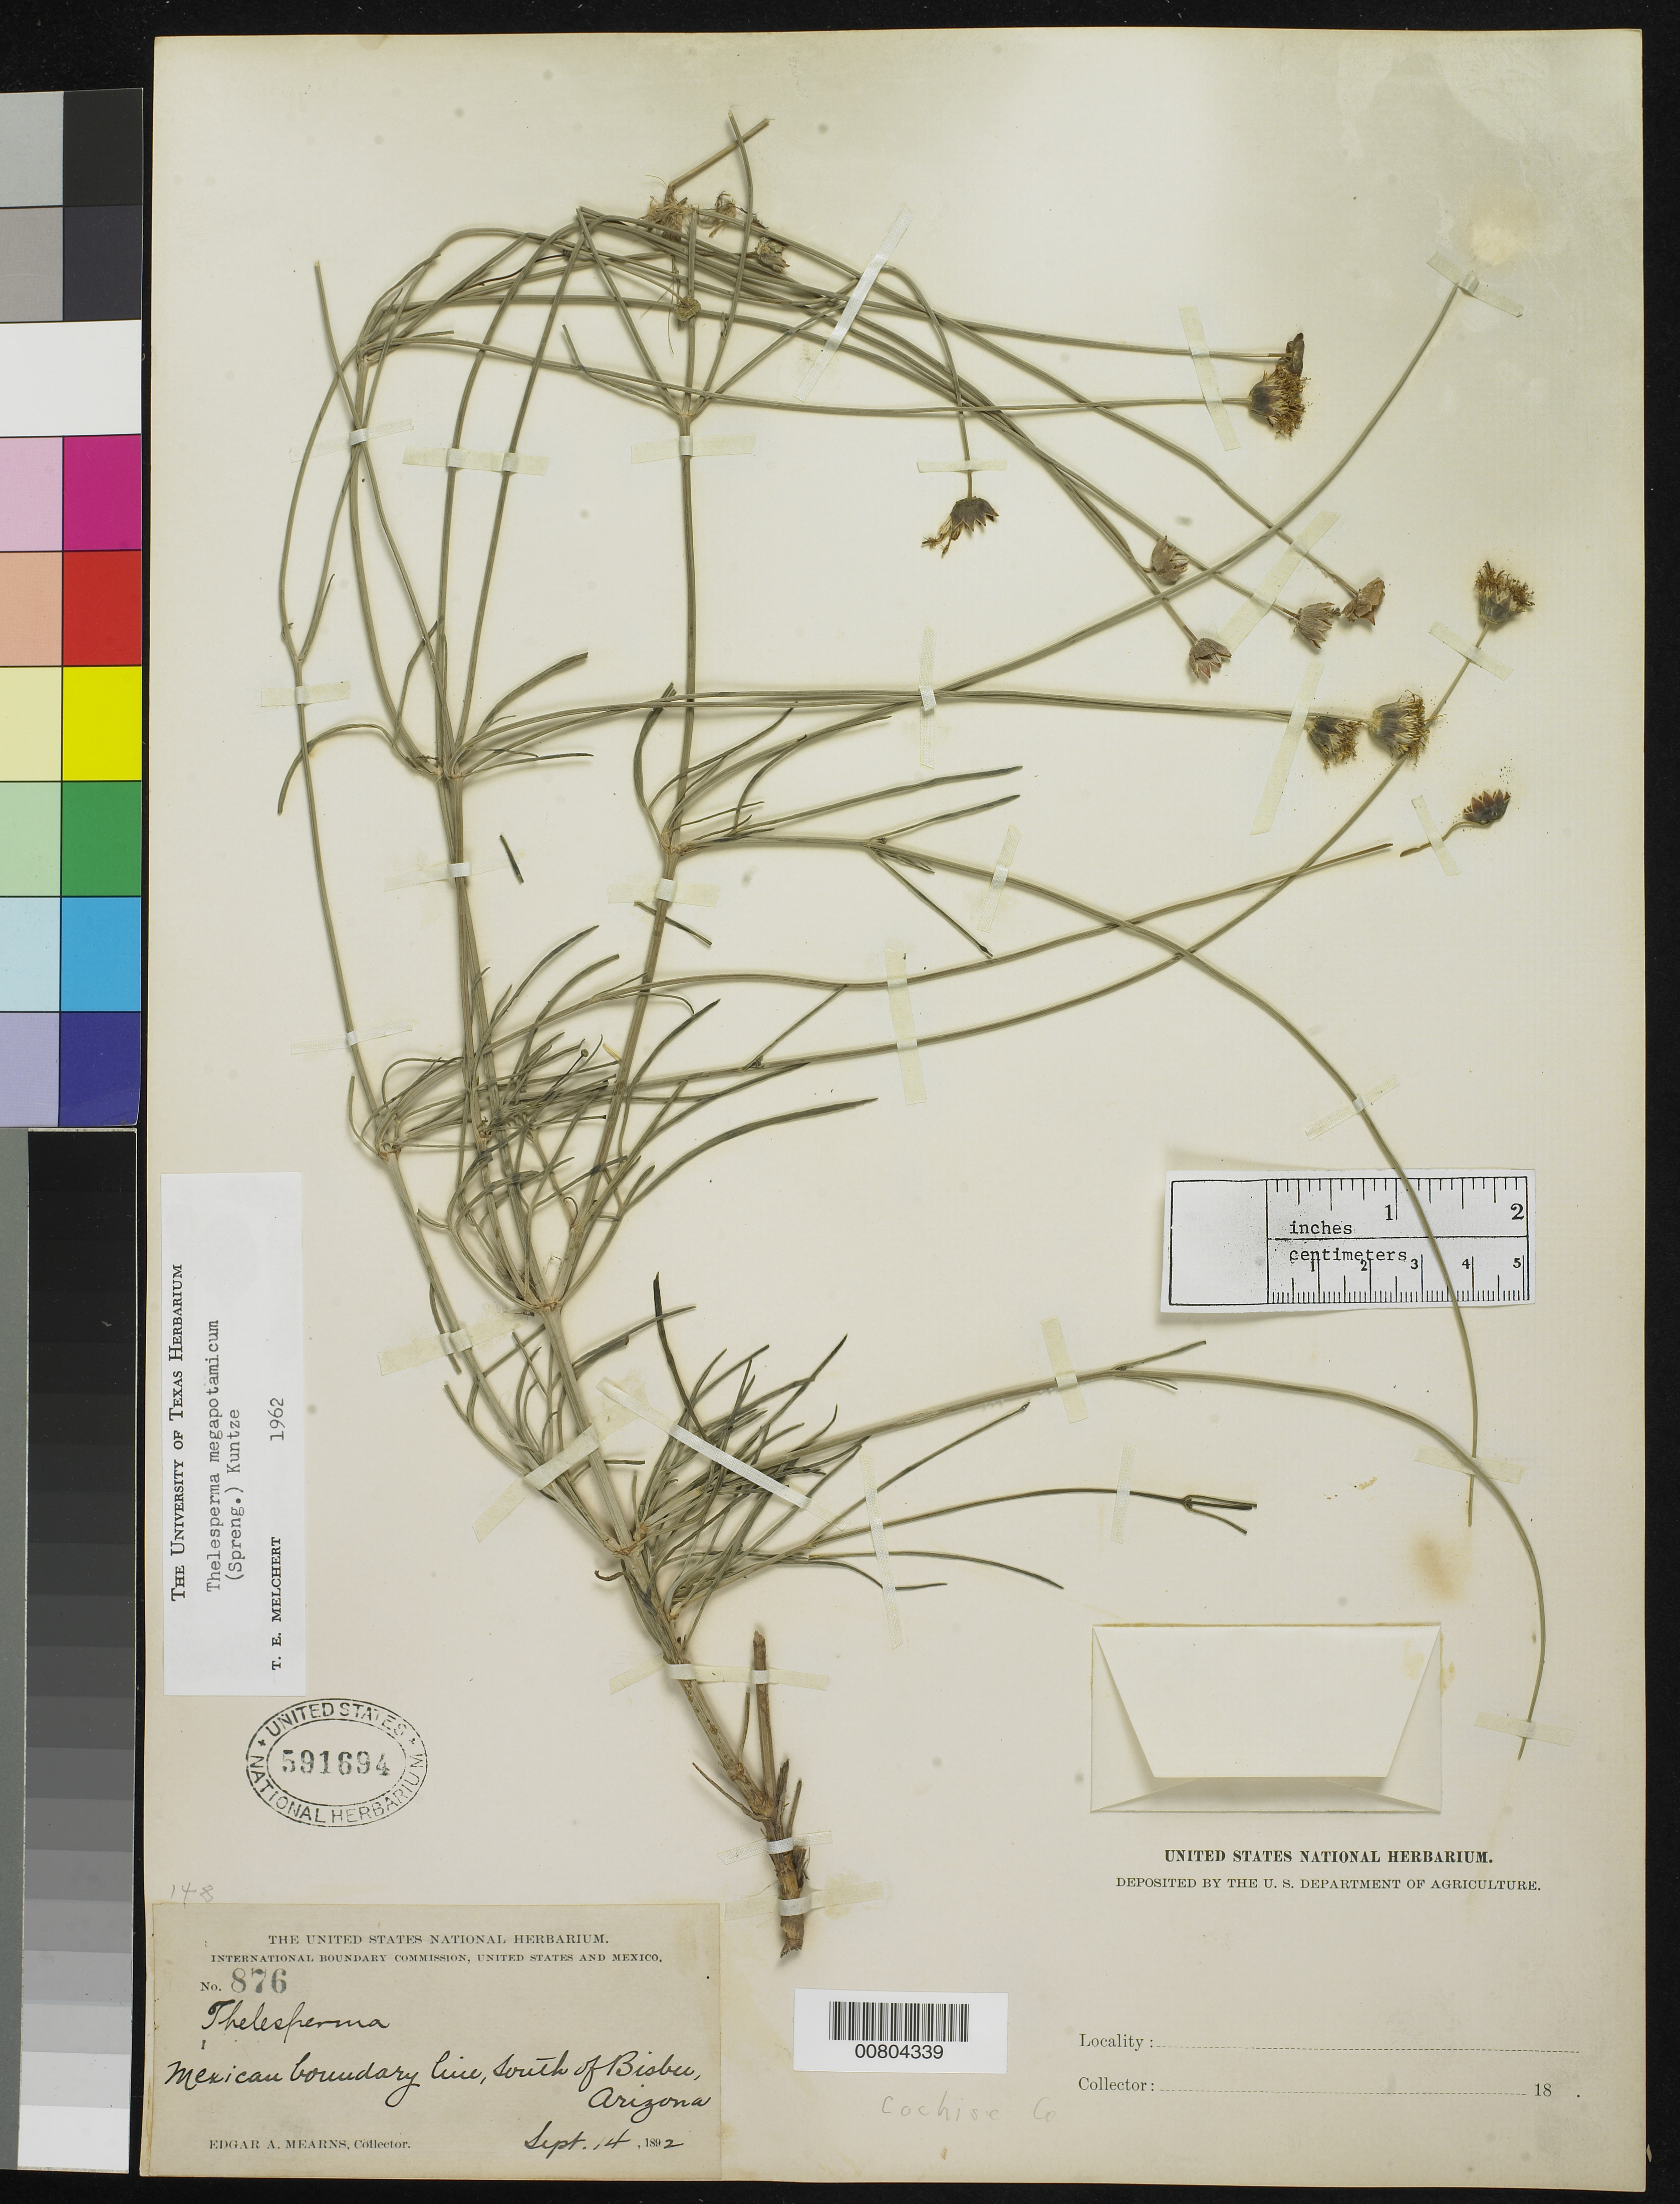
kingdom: Plantae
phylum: Tracheophyta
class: Magnoliopsida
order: Asterales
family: Asteraceae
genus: Thelesperma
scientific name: Thelesperma megapotamicum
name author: (Spreng.) Herter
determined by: Melchert, T. E.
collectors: E. A. Mearns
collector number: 876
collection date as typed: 14 Sep 1892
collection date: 1892-09-14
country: United States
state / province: Arizona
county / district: Cochise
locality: Mexican Boundary Line, S of Bisbee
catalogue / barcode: US 591694